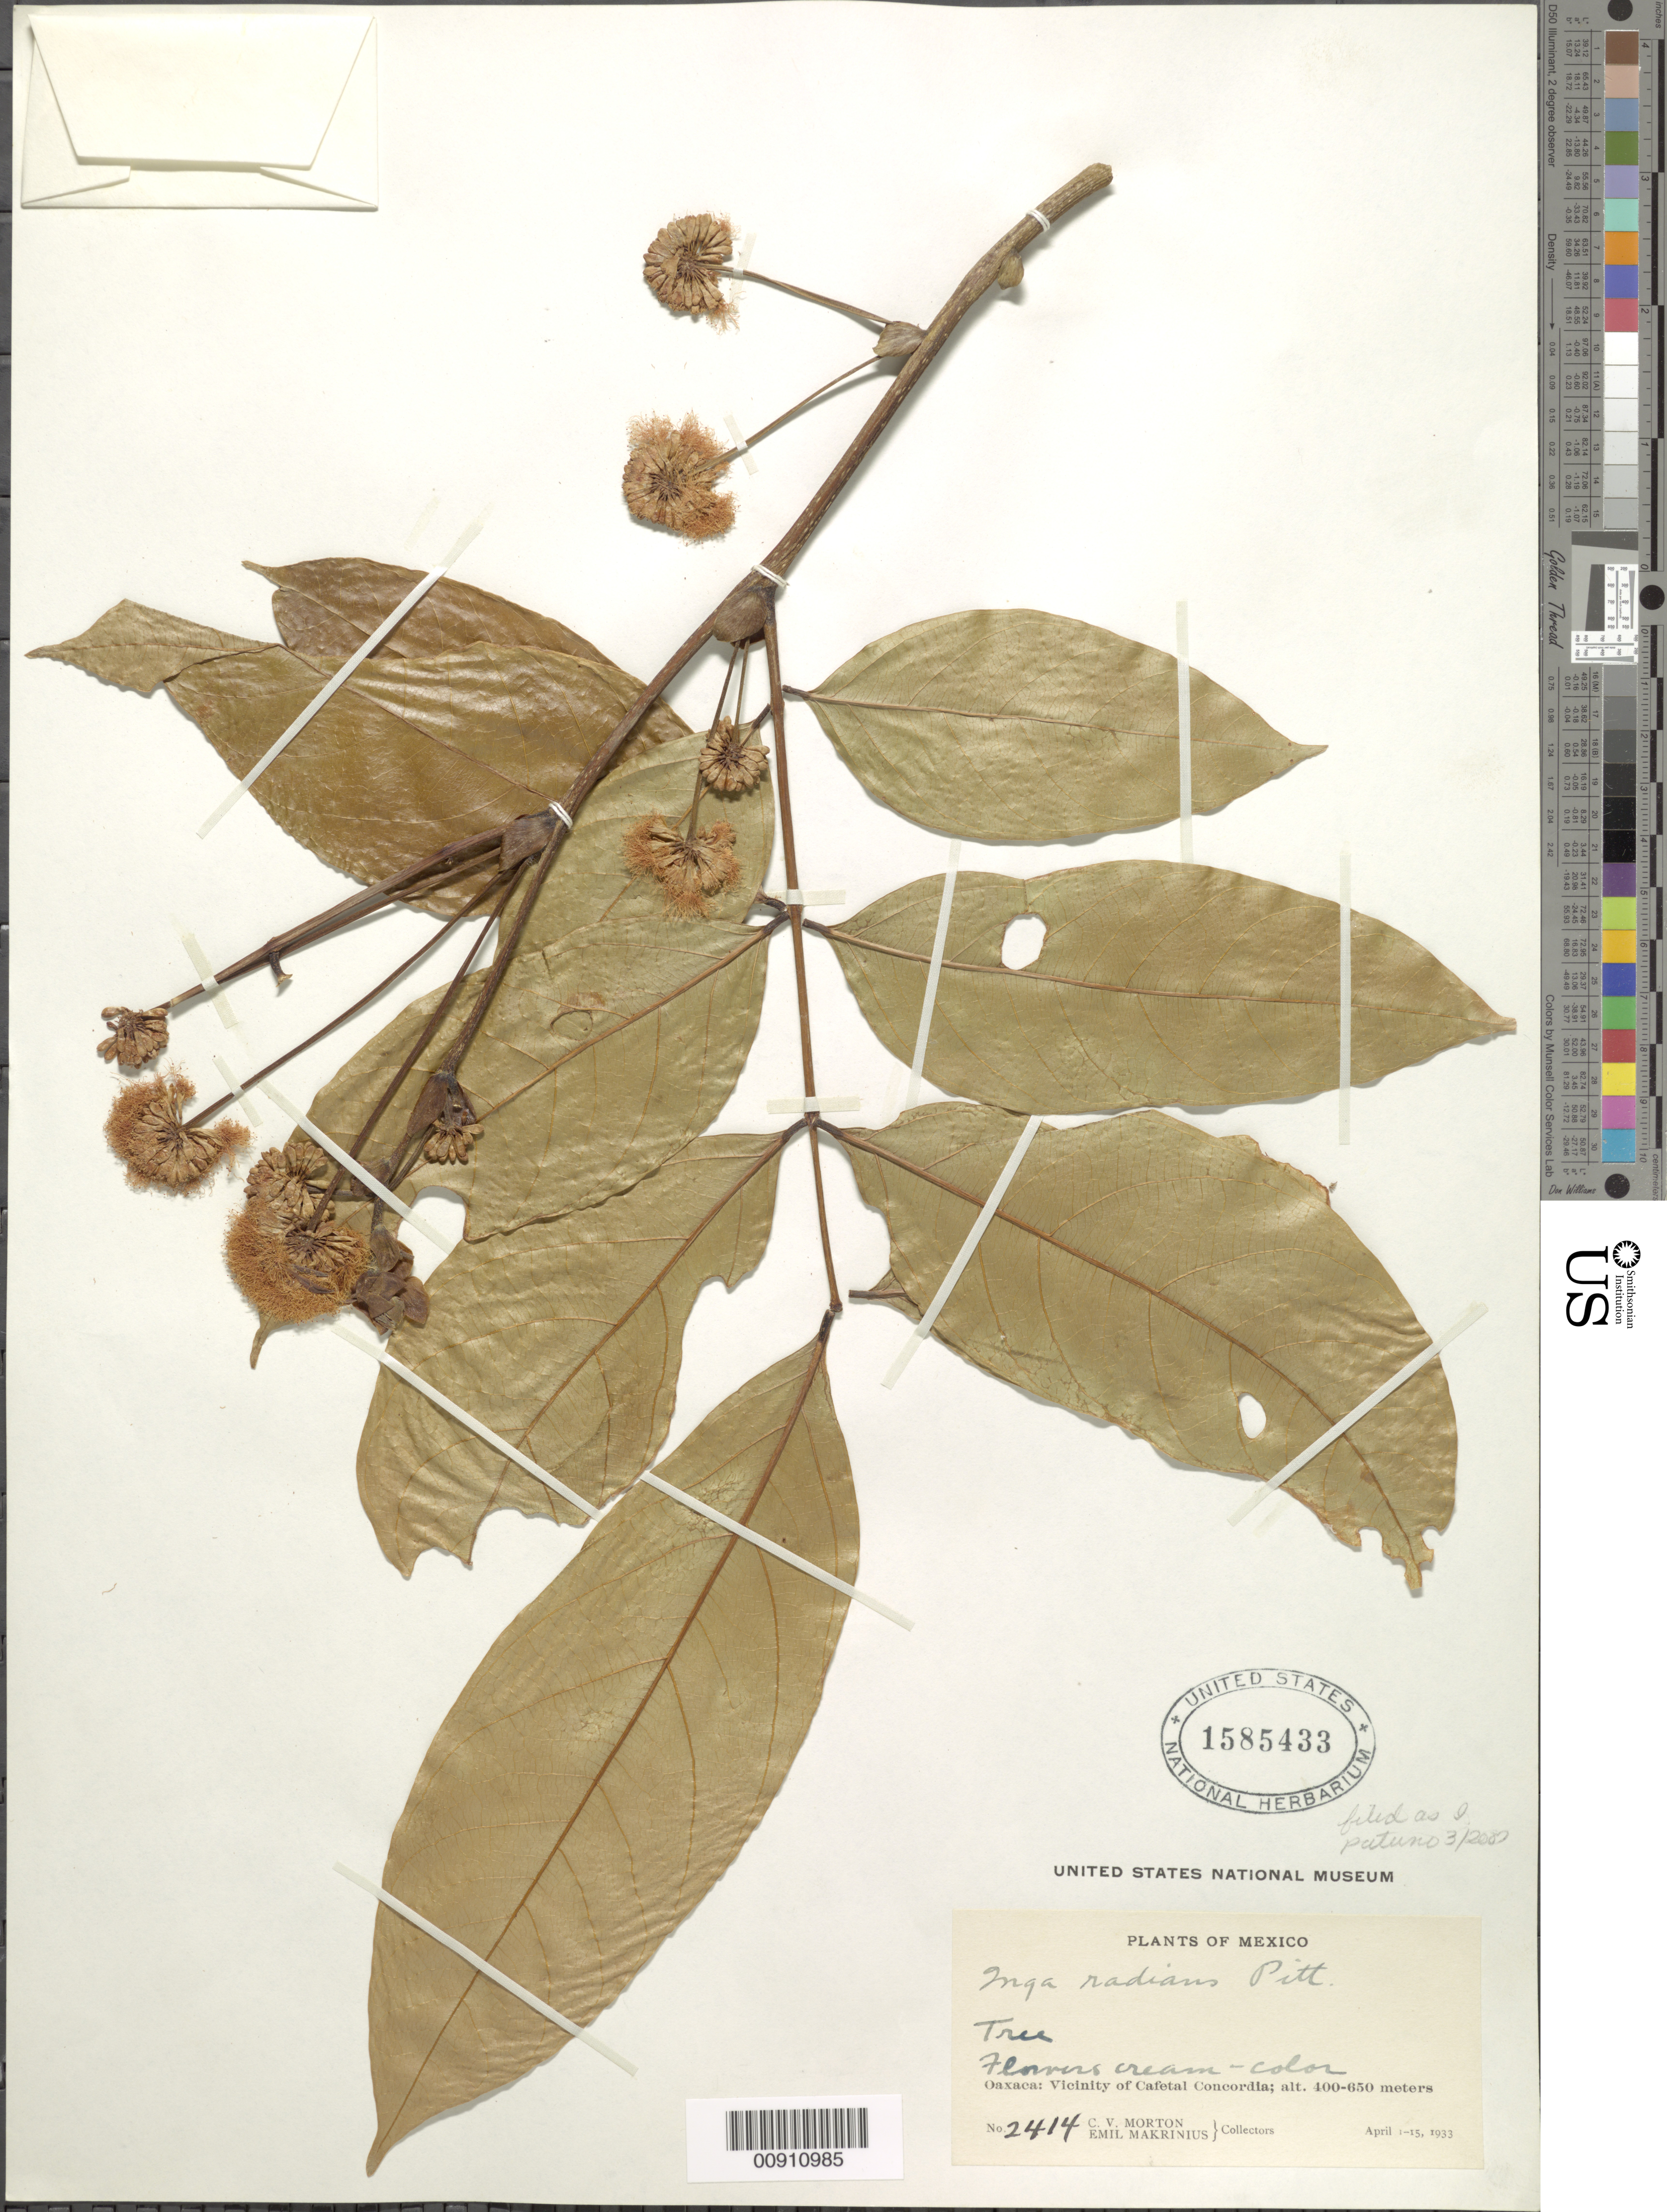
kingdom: Plantae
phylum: Tracheophyta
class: Magnoliopsida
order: Fabales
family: Fabaceae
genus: Inga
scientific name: Inga paterno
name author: Harms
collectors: C. V. Morton & E. Makrinius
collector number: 2414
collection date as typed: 01 Apr 1933 to 15 Apr 1933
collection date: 1933-04-01/1933-04-15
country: Mexico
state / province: Oaxaca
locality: Oaxaca: Vicinity of Cafetal Concordia.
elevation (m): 650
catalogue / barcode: US 1585433